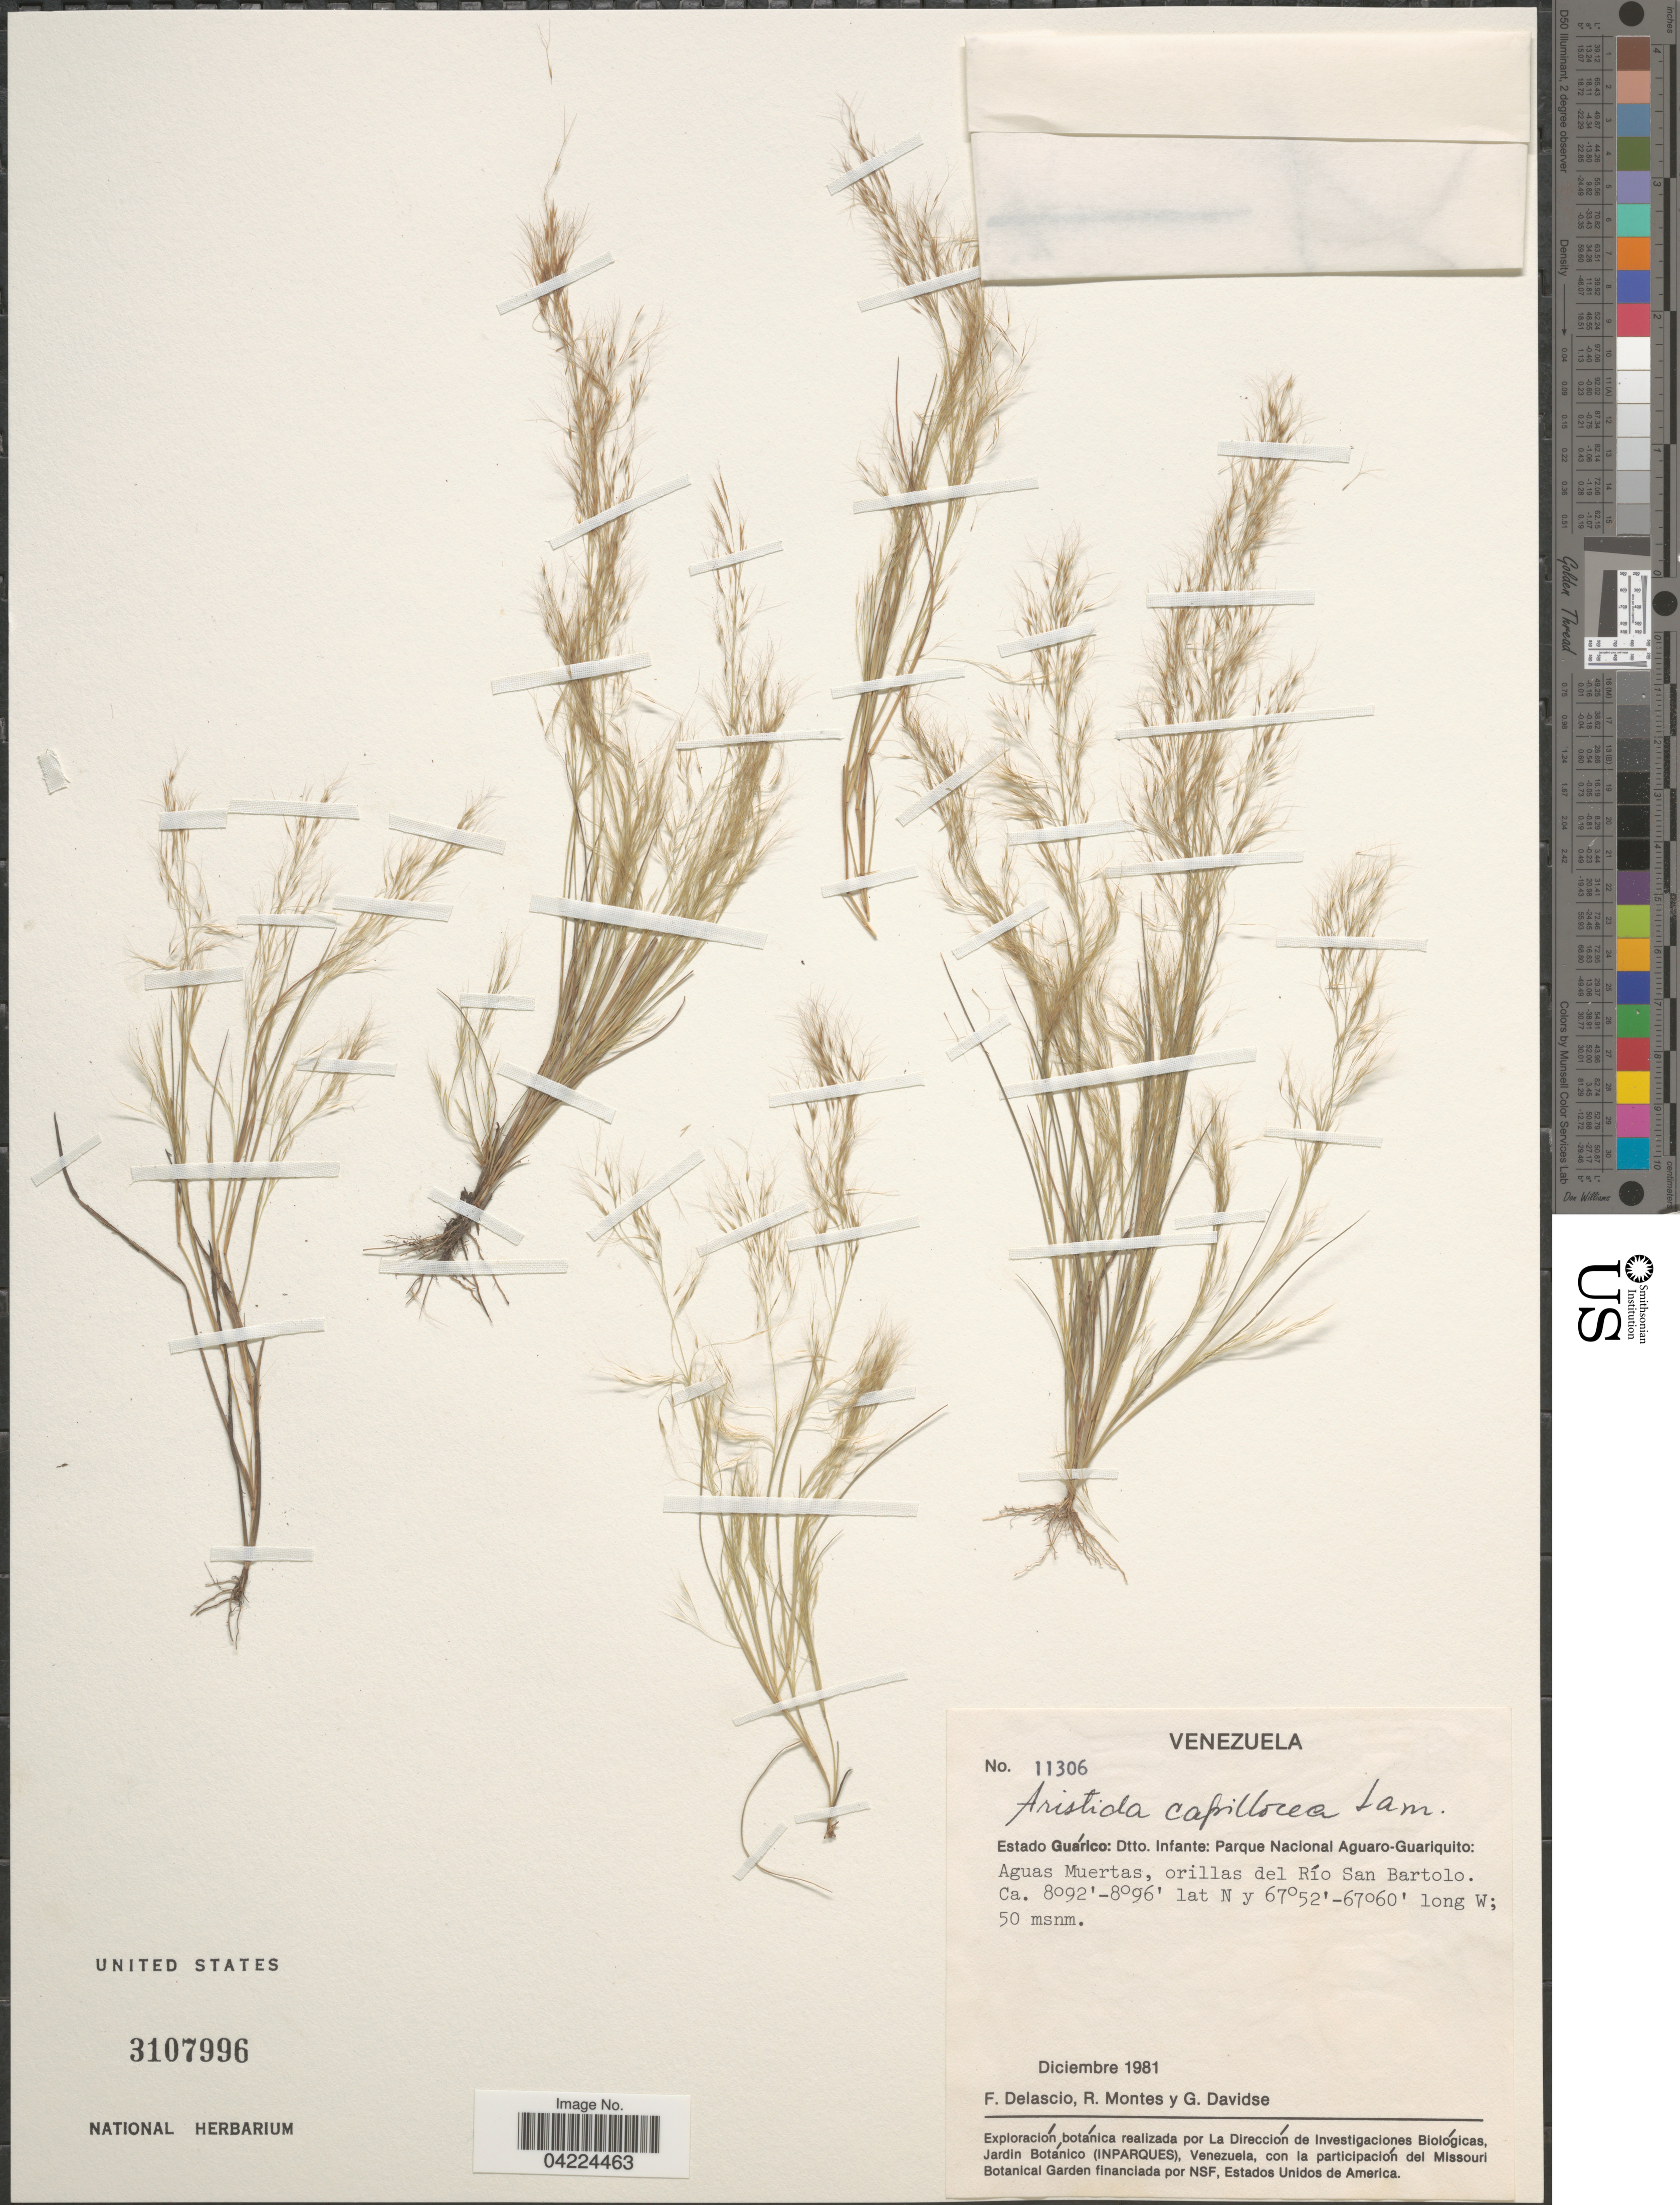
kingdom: Plantae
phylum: Tracheophyta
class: Liliopsida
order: Poales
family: Poaceae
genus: Aristida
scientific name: Aristida capillacea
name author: Lam.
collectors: F. Delascio C., R. Montes & G. Davidse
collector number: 11306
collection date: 1981-12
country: Venezuela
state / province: Guarico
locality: Dtto. Infante: Parque Nacional Aguaro-Guariquito: Aguas Muertas, orillas del Río San Bartolo.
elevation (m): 50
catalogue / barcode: US 3107996